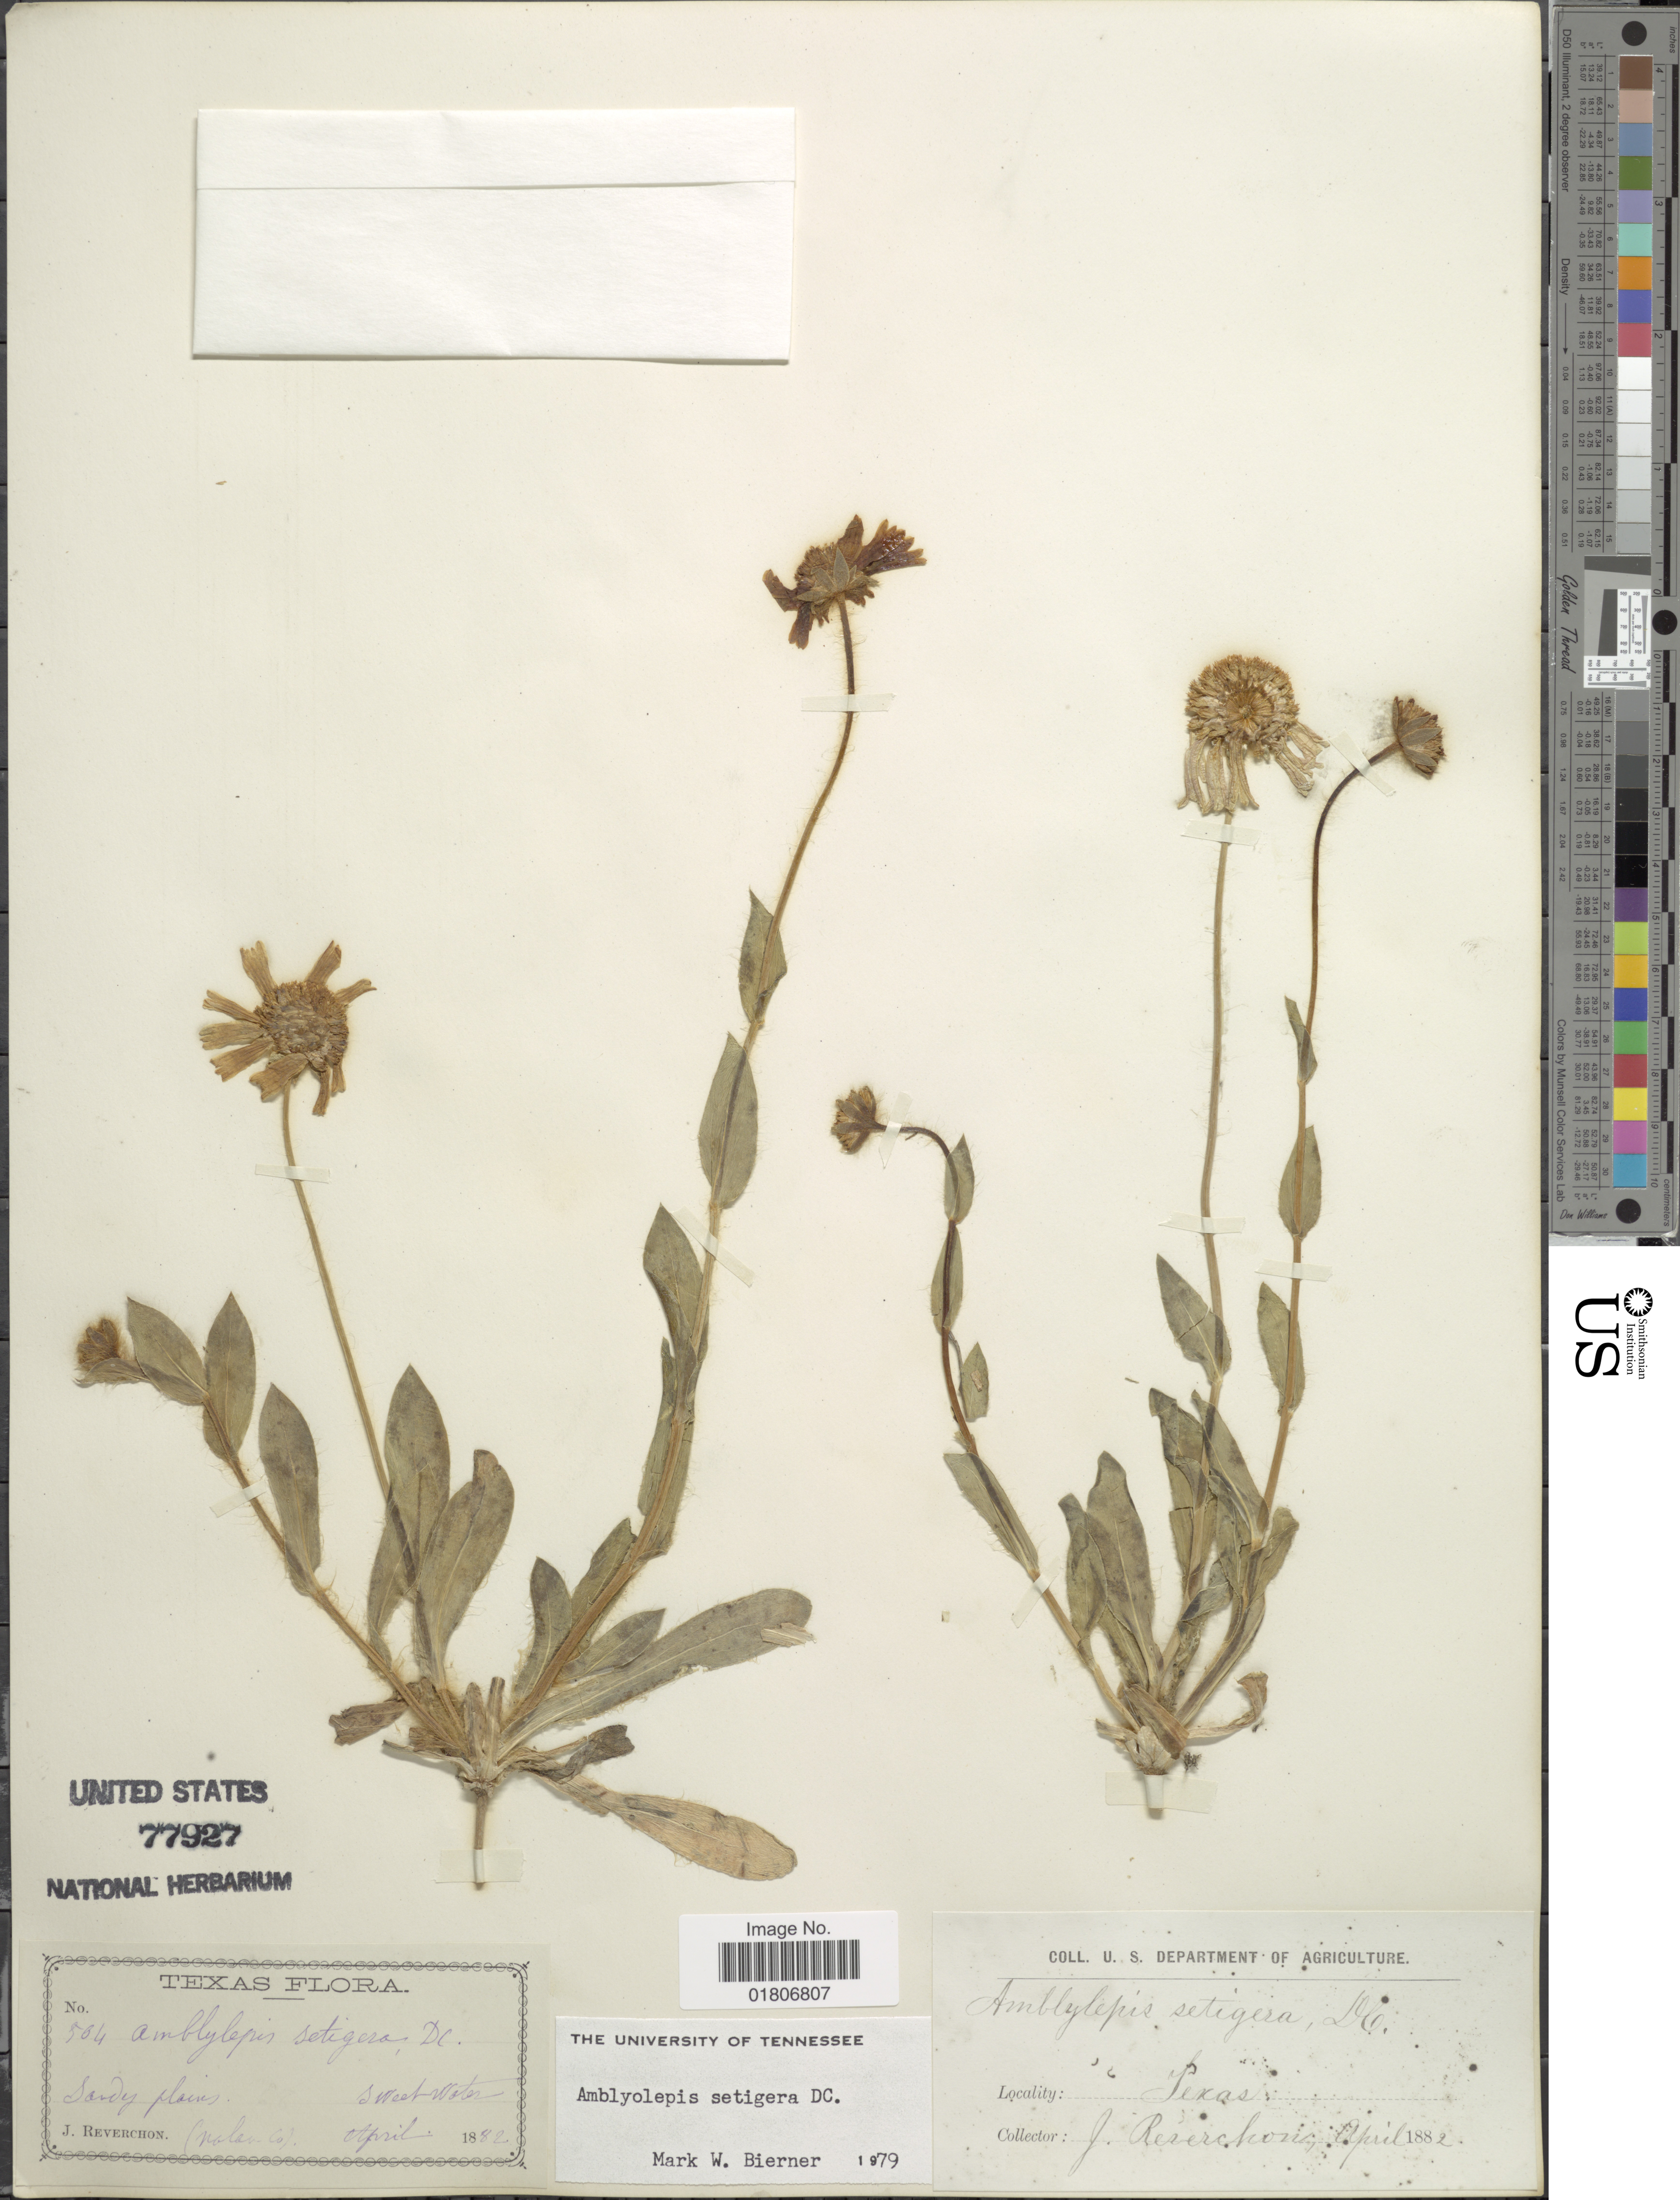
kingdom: Plantae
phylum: Tracheophyta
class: Magnoliopsida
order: Asterales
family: Asteraceae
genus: Amblyolepis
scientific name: Amblyolepis setigera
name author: DC.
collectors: J. Reverchon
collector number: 584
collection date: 1882-04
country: United States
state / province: Texas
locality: Sweet Water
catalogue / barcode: US 77927